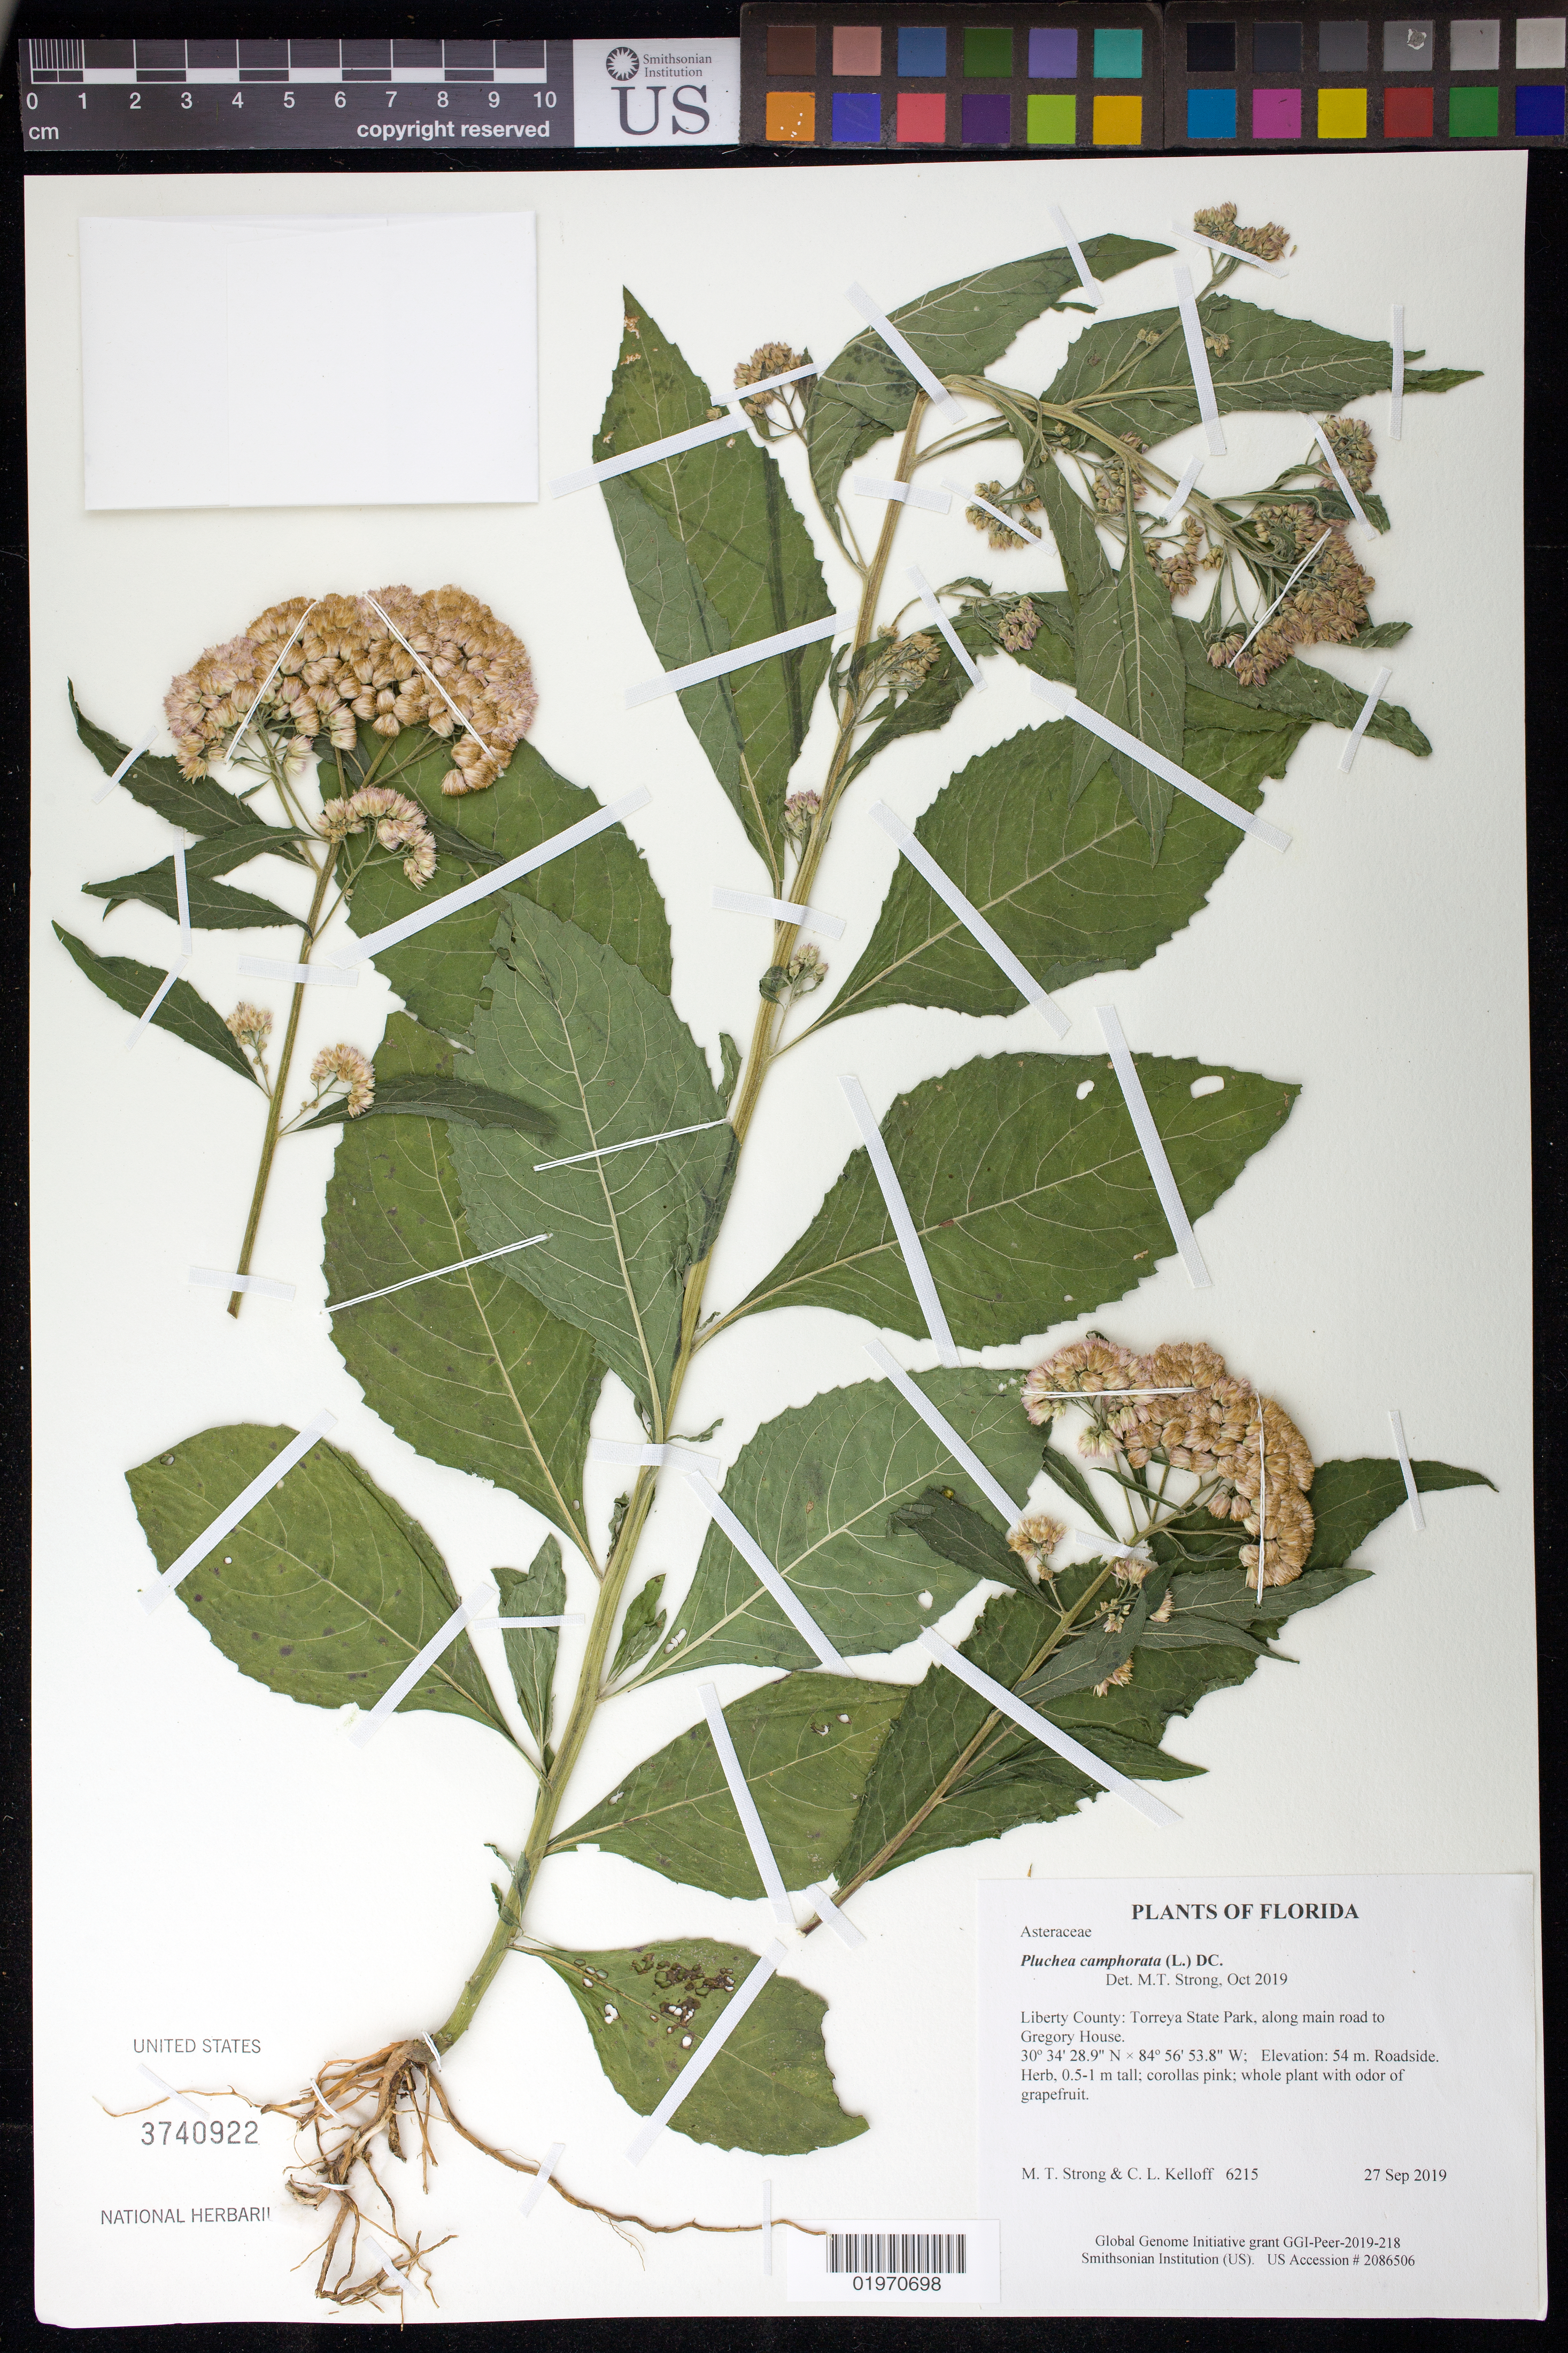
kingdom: Plantae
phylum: Tracheophyta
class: Magnoliopsida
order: Asterales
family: Asteraceae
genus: Pluchea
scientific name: Pluchea camphorata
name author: (L.) DC.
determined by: Strong, Mark T., (BOT), Smithsonian Institution - National Museum of Natural History (UNITED STATES)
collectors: M. T. Strong & C. L. Kelloff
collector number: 6215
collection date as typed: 27 Sep 2019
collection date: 2019-09-27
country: United States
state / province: Florida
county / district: Liberty County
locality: Torreya State Park, along main road to Gregory House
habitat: Roadside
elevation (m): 54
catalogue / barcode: US 3740922